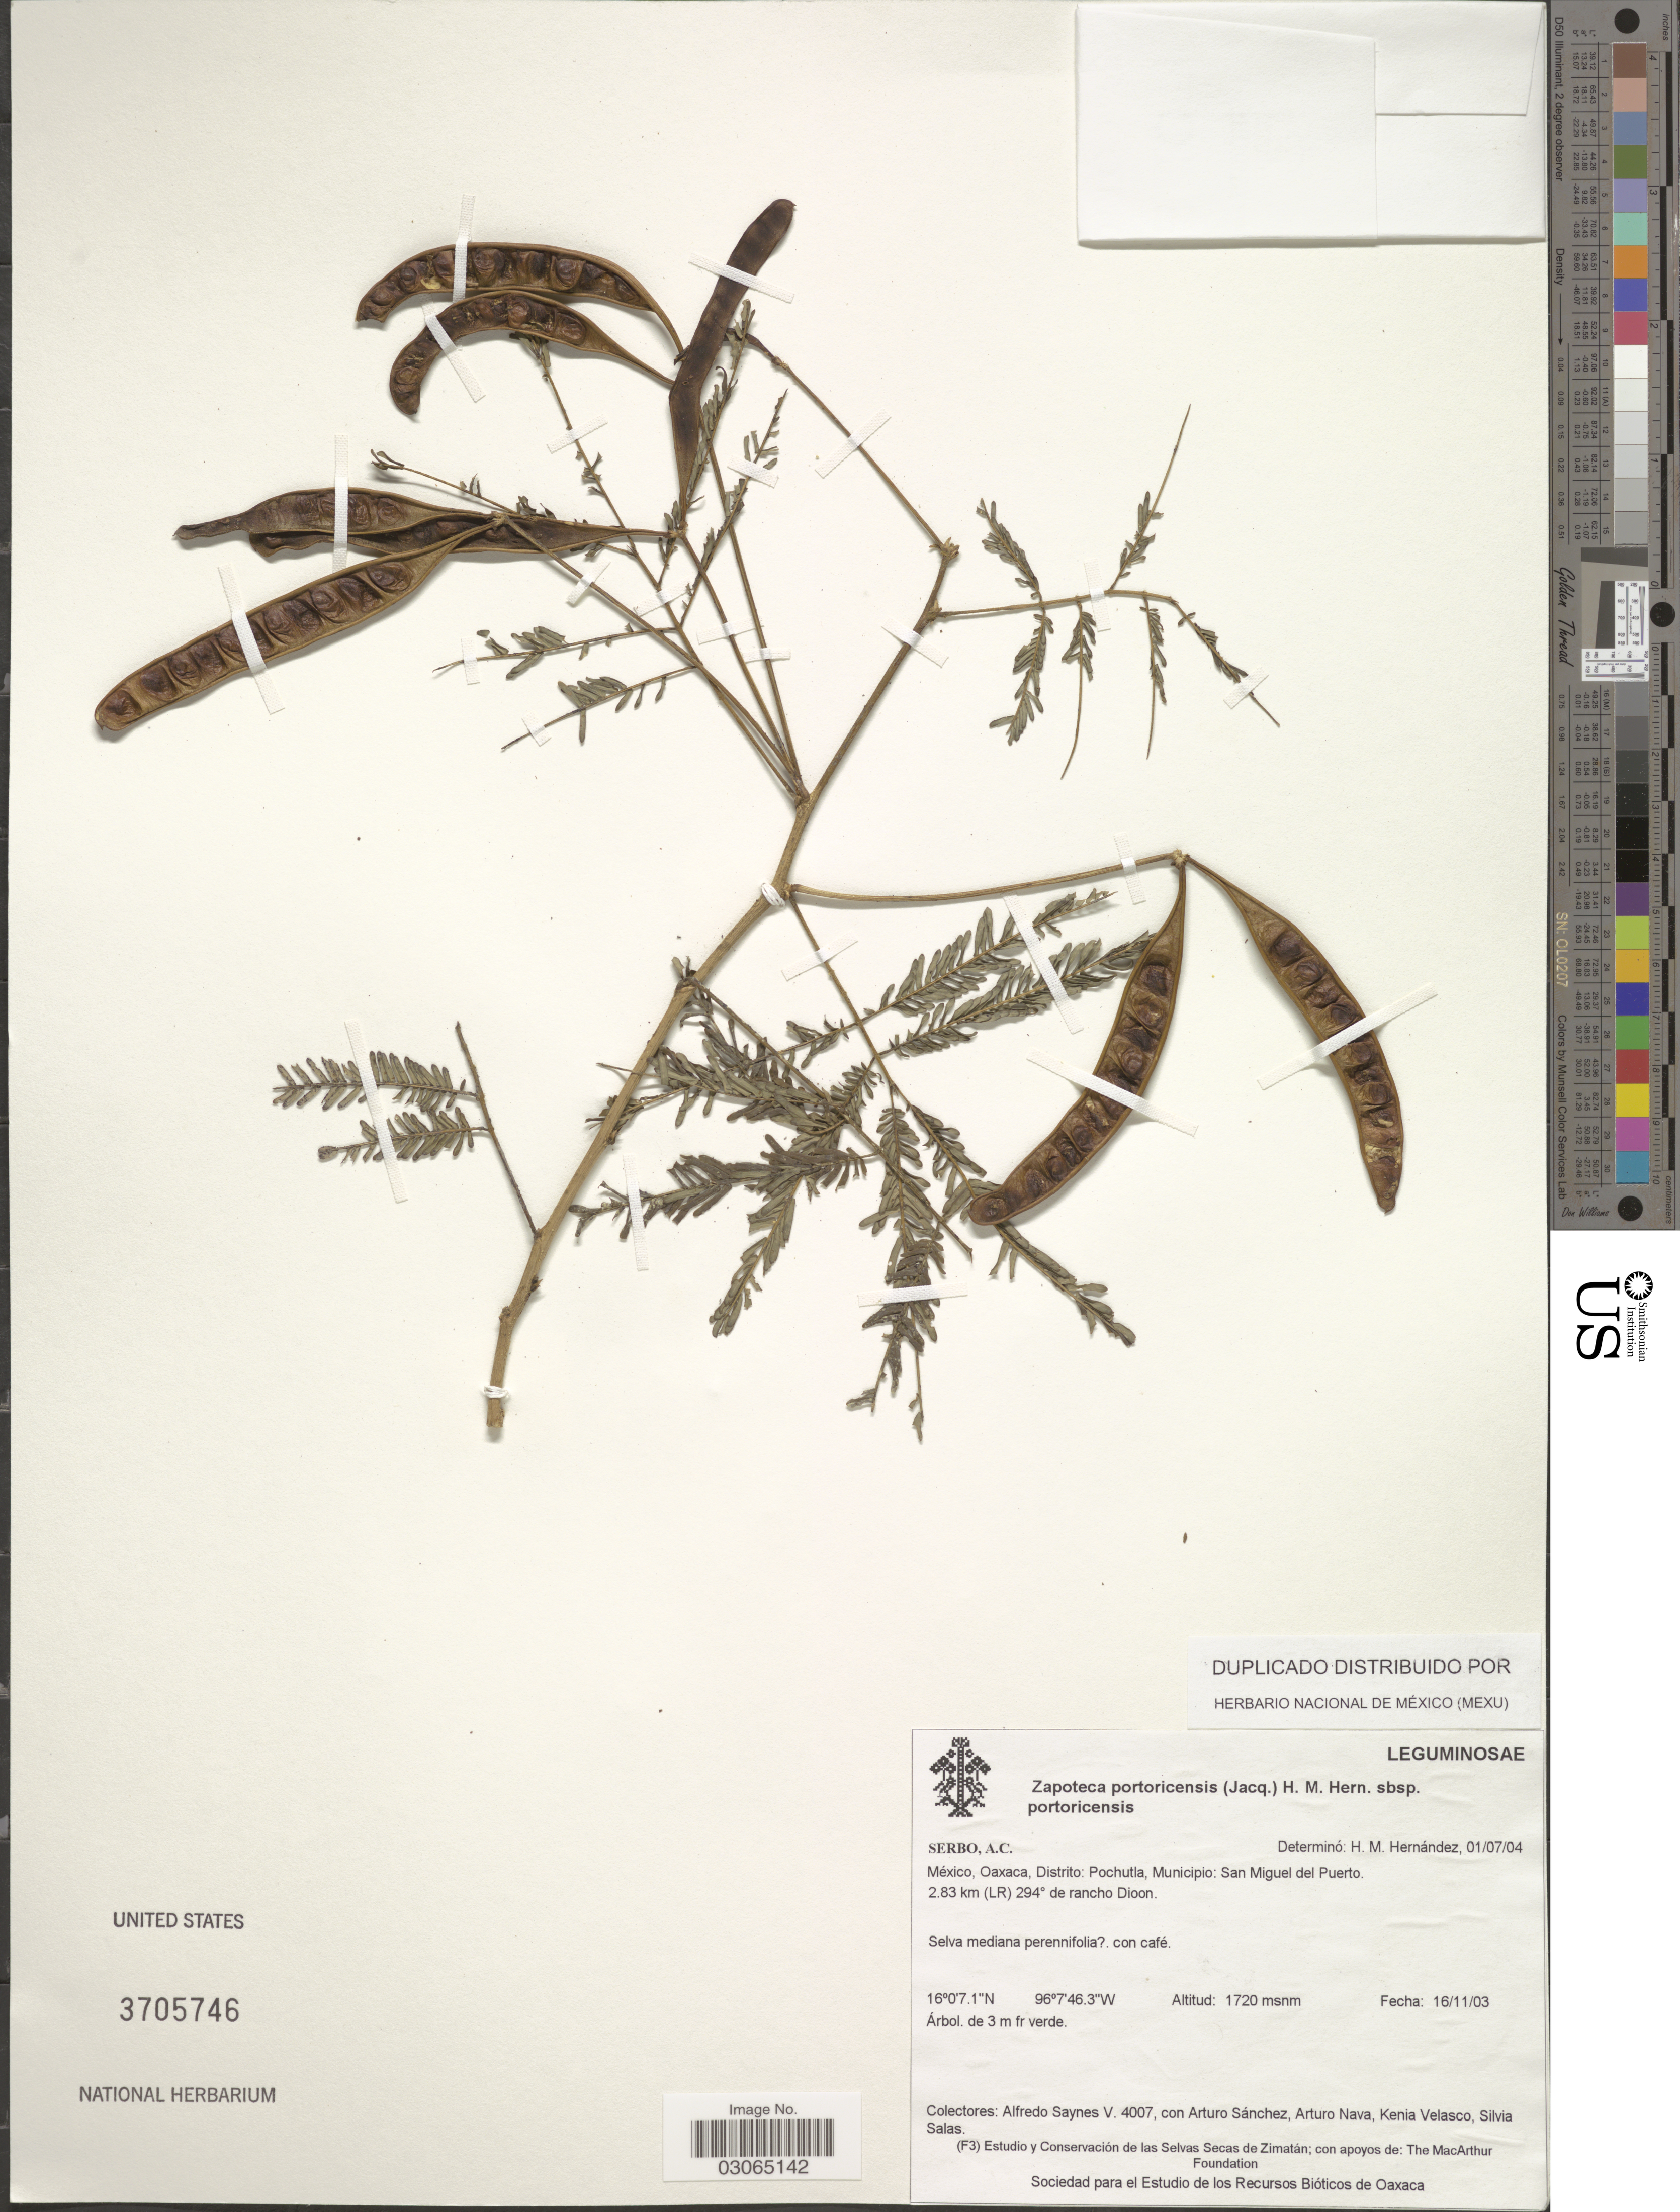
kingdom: Plantae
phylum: Tracheophyta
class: Magnoliopsida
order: Fabales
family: Fabaceae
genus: Zapoteca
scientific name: Zapoteca portoricensis subsp. portoricensis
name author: (Jacq.) H.M. Hern.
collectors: A. Saynes, A. Sanchez Martinez, A. Nava Zafra, K. Velasco & S. Salas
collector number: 4007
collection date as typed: Transcribed d/m/y: 16/11/3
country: Mexico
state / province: Oaxaca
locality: Distrito: Pochutla, Minicipio: San Miguel del Puerto. 2.83 km (LR) 294° de rancho Dioon.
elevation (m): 1720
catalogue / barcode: US 3705746